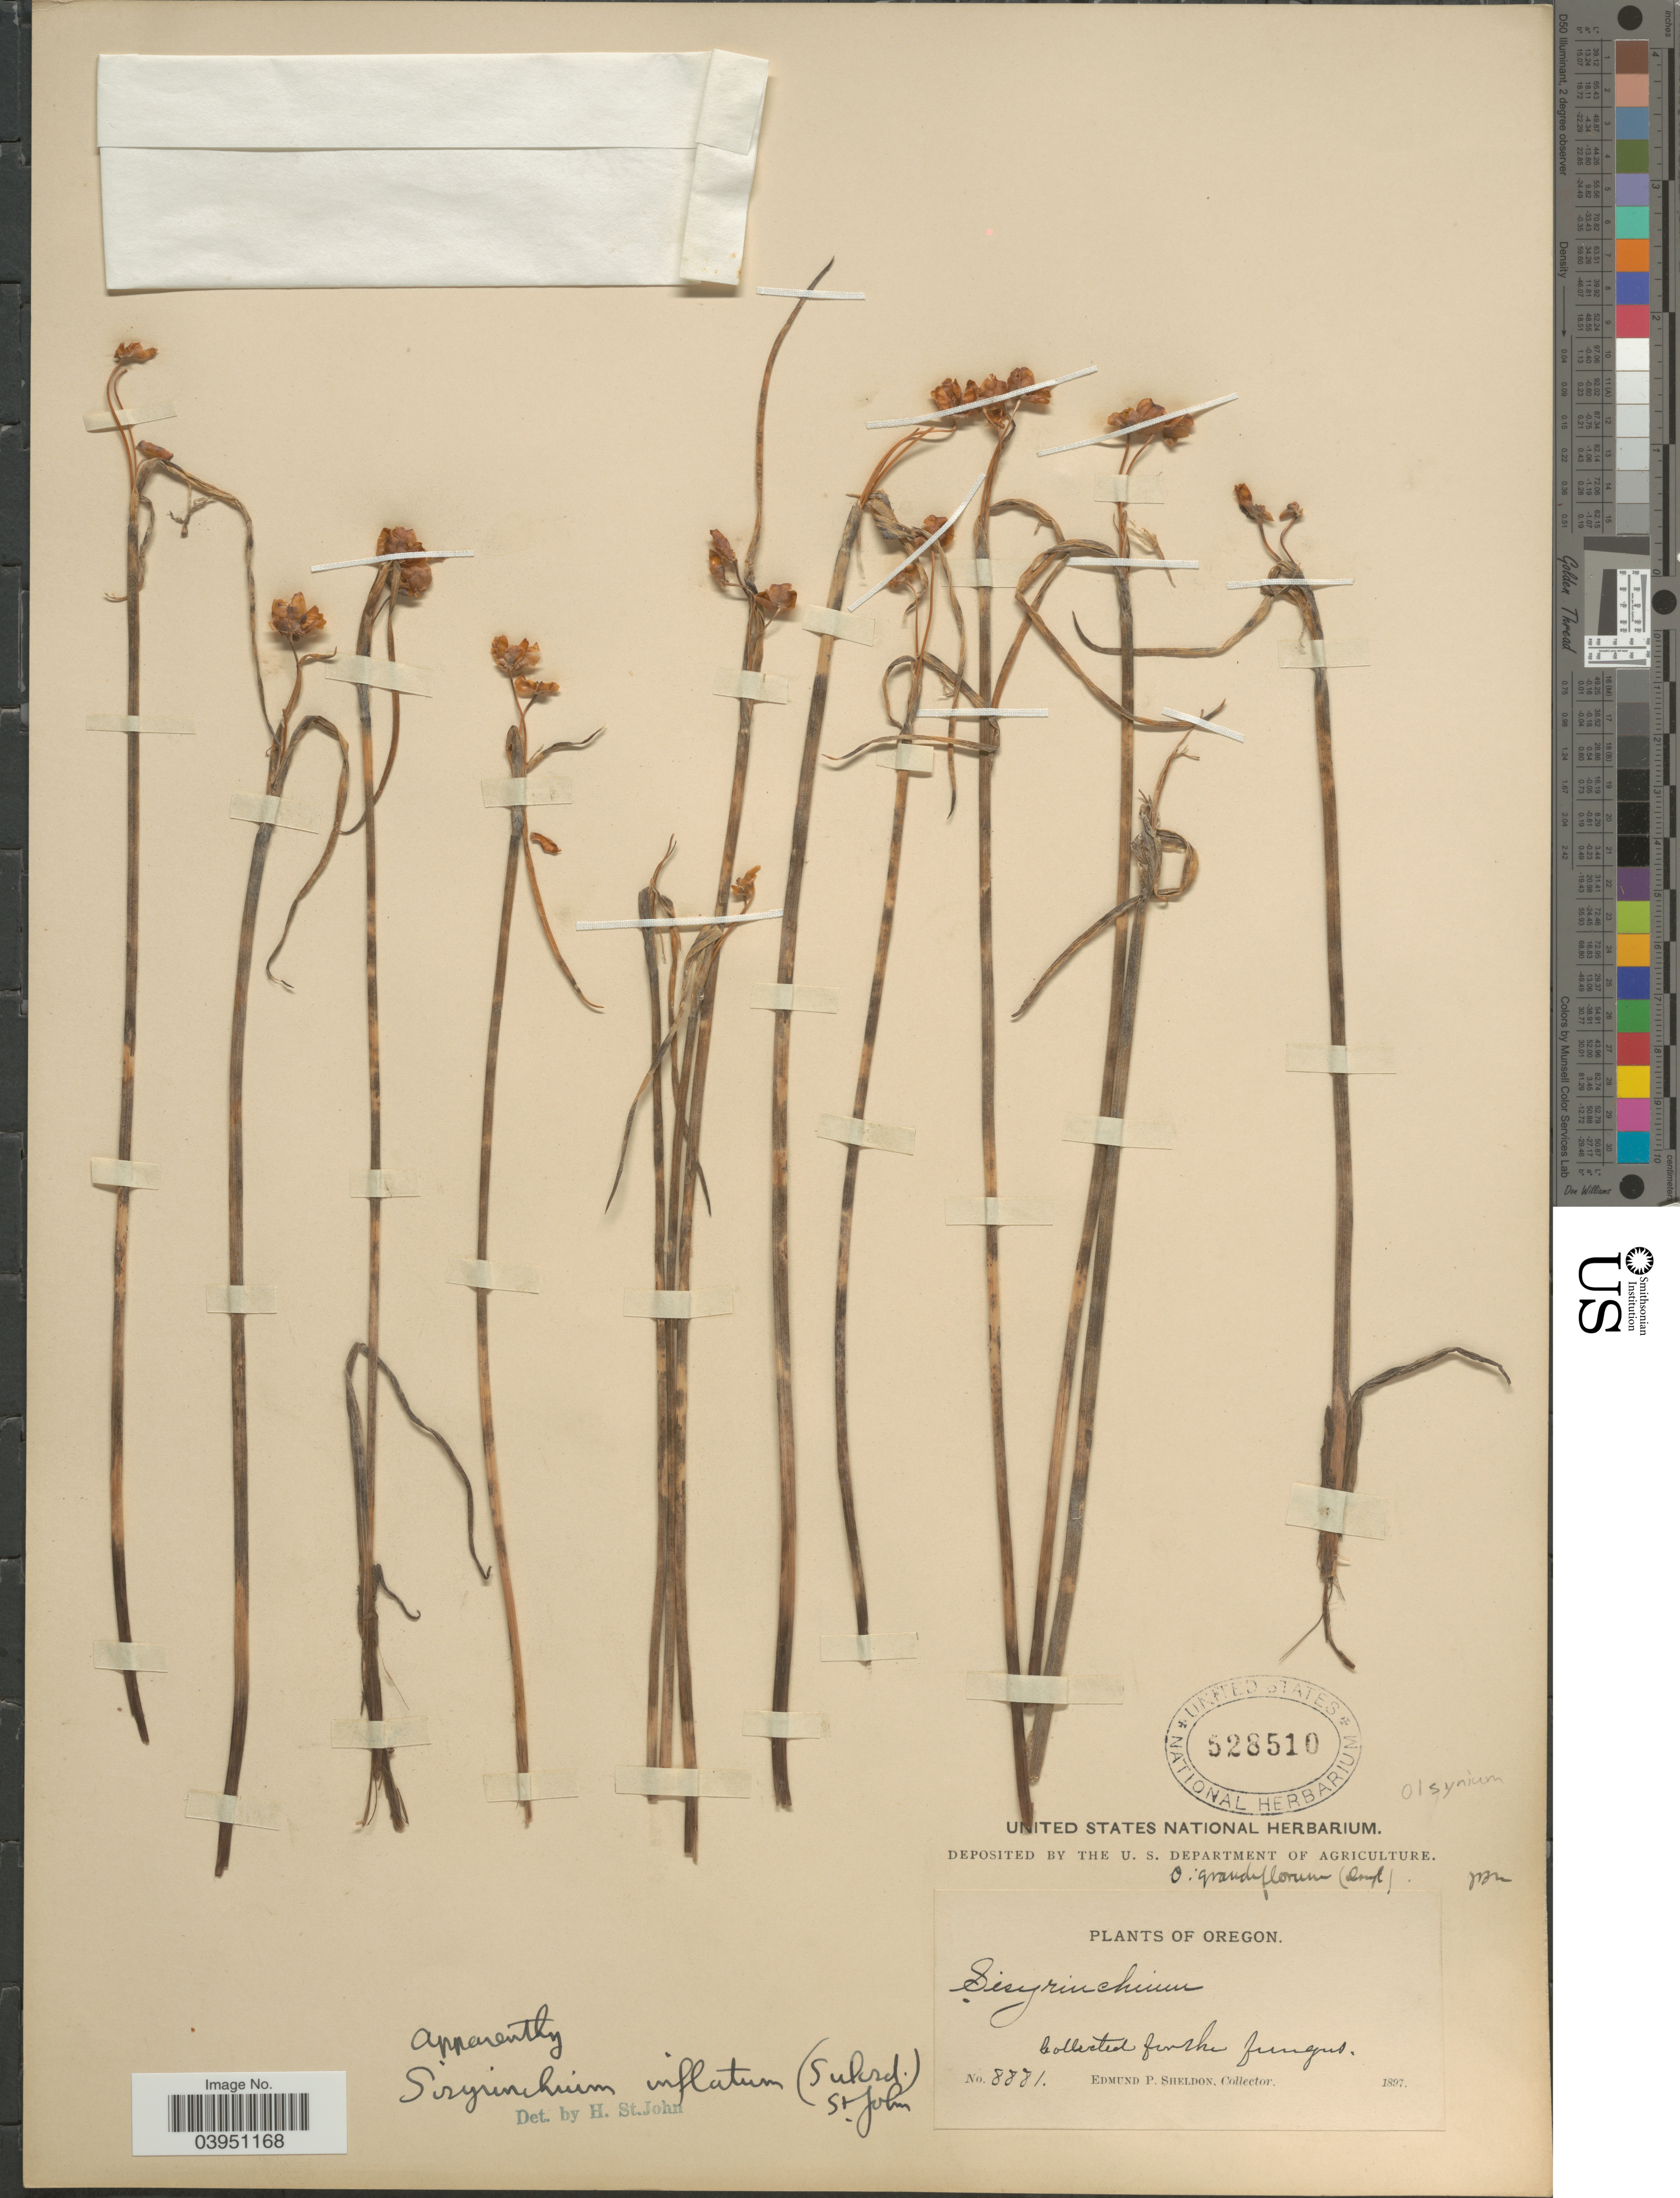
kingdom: Plantae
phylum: Tracheophyta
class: Liliopsida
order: Asparagales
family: Iridaceae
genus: Sisyrinchium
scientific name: Sisyrinchium inflatum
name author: (Suksd.) H. St. John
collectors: E. P. Sheldon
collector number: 8881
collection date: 1897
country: United States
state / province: Oregon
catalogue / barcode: US 528510